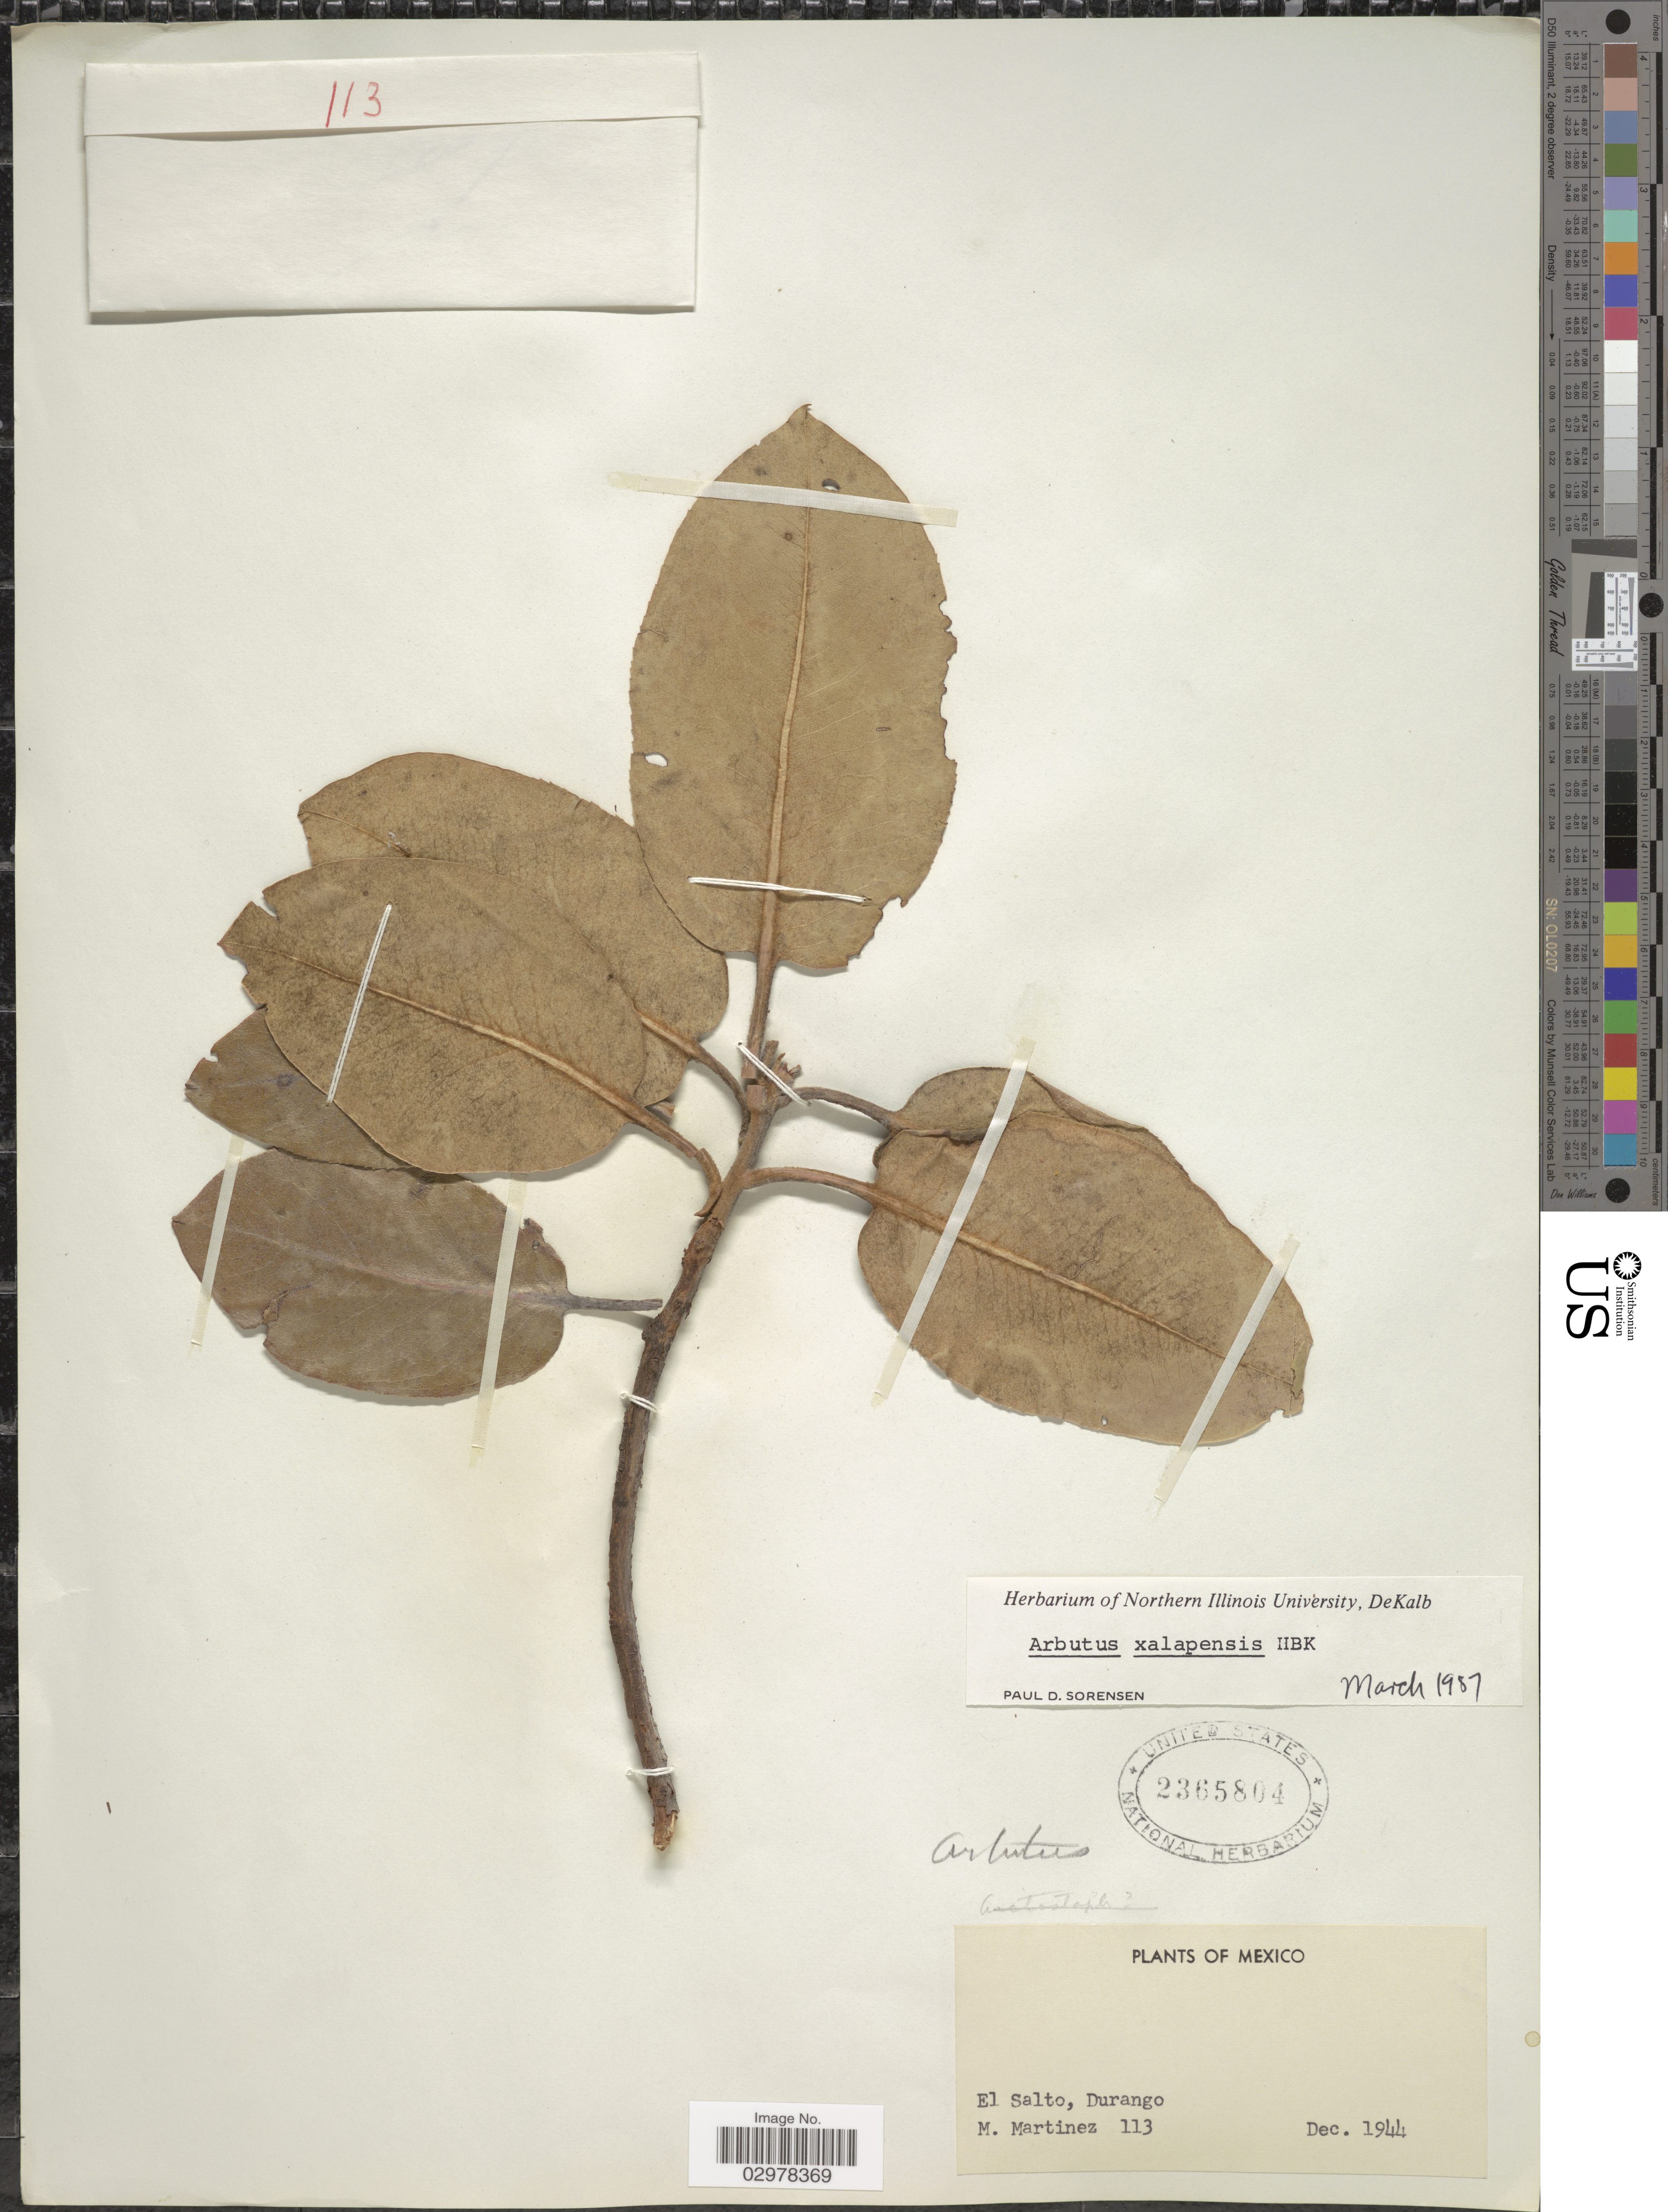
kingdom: Plantae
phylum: Tracheophyta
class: Magnoliopsida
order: Ericales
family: Ericaceae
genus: Arbutus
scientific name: Arbutus xalapensis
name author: Kunth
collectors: M. Martínez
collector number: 113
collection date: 1944-12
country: Mexico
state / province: Durango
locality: El Salto.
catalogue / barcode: US 2365804